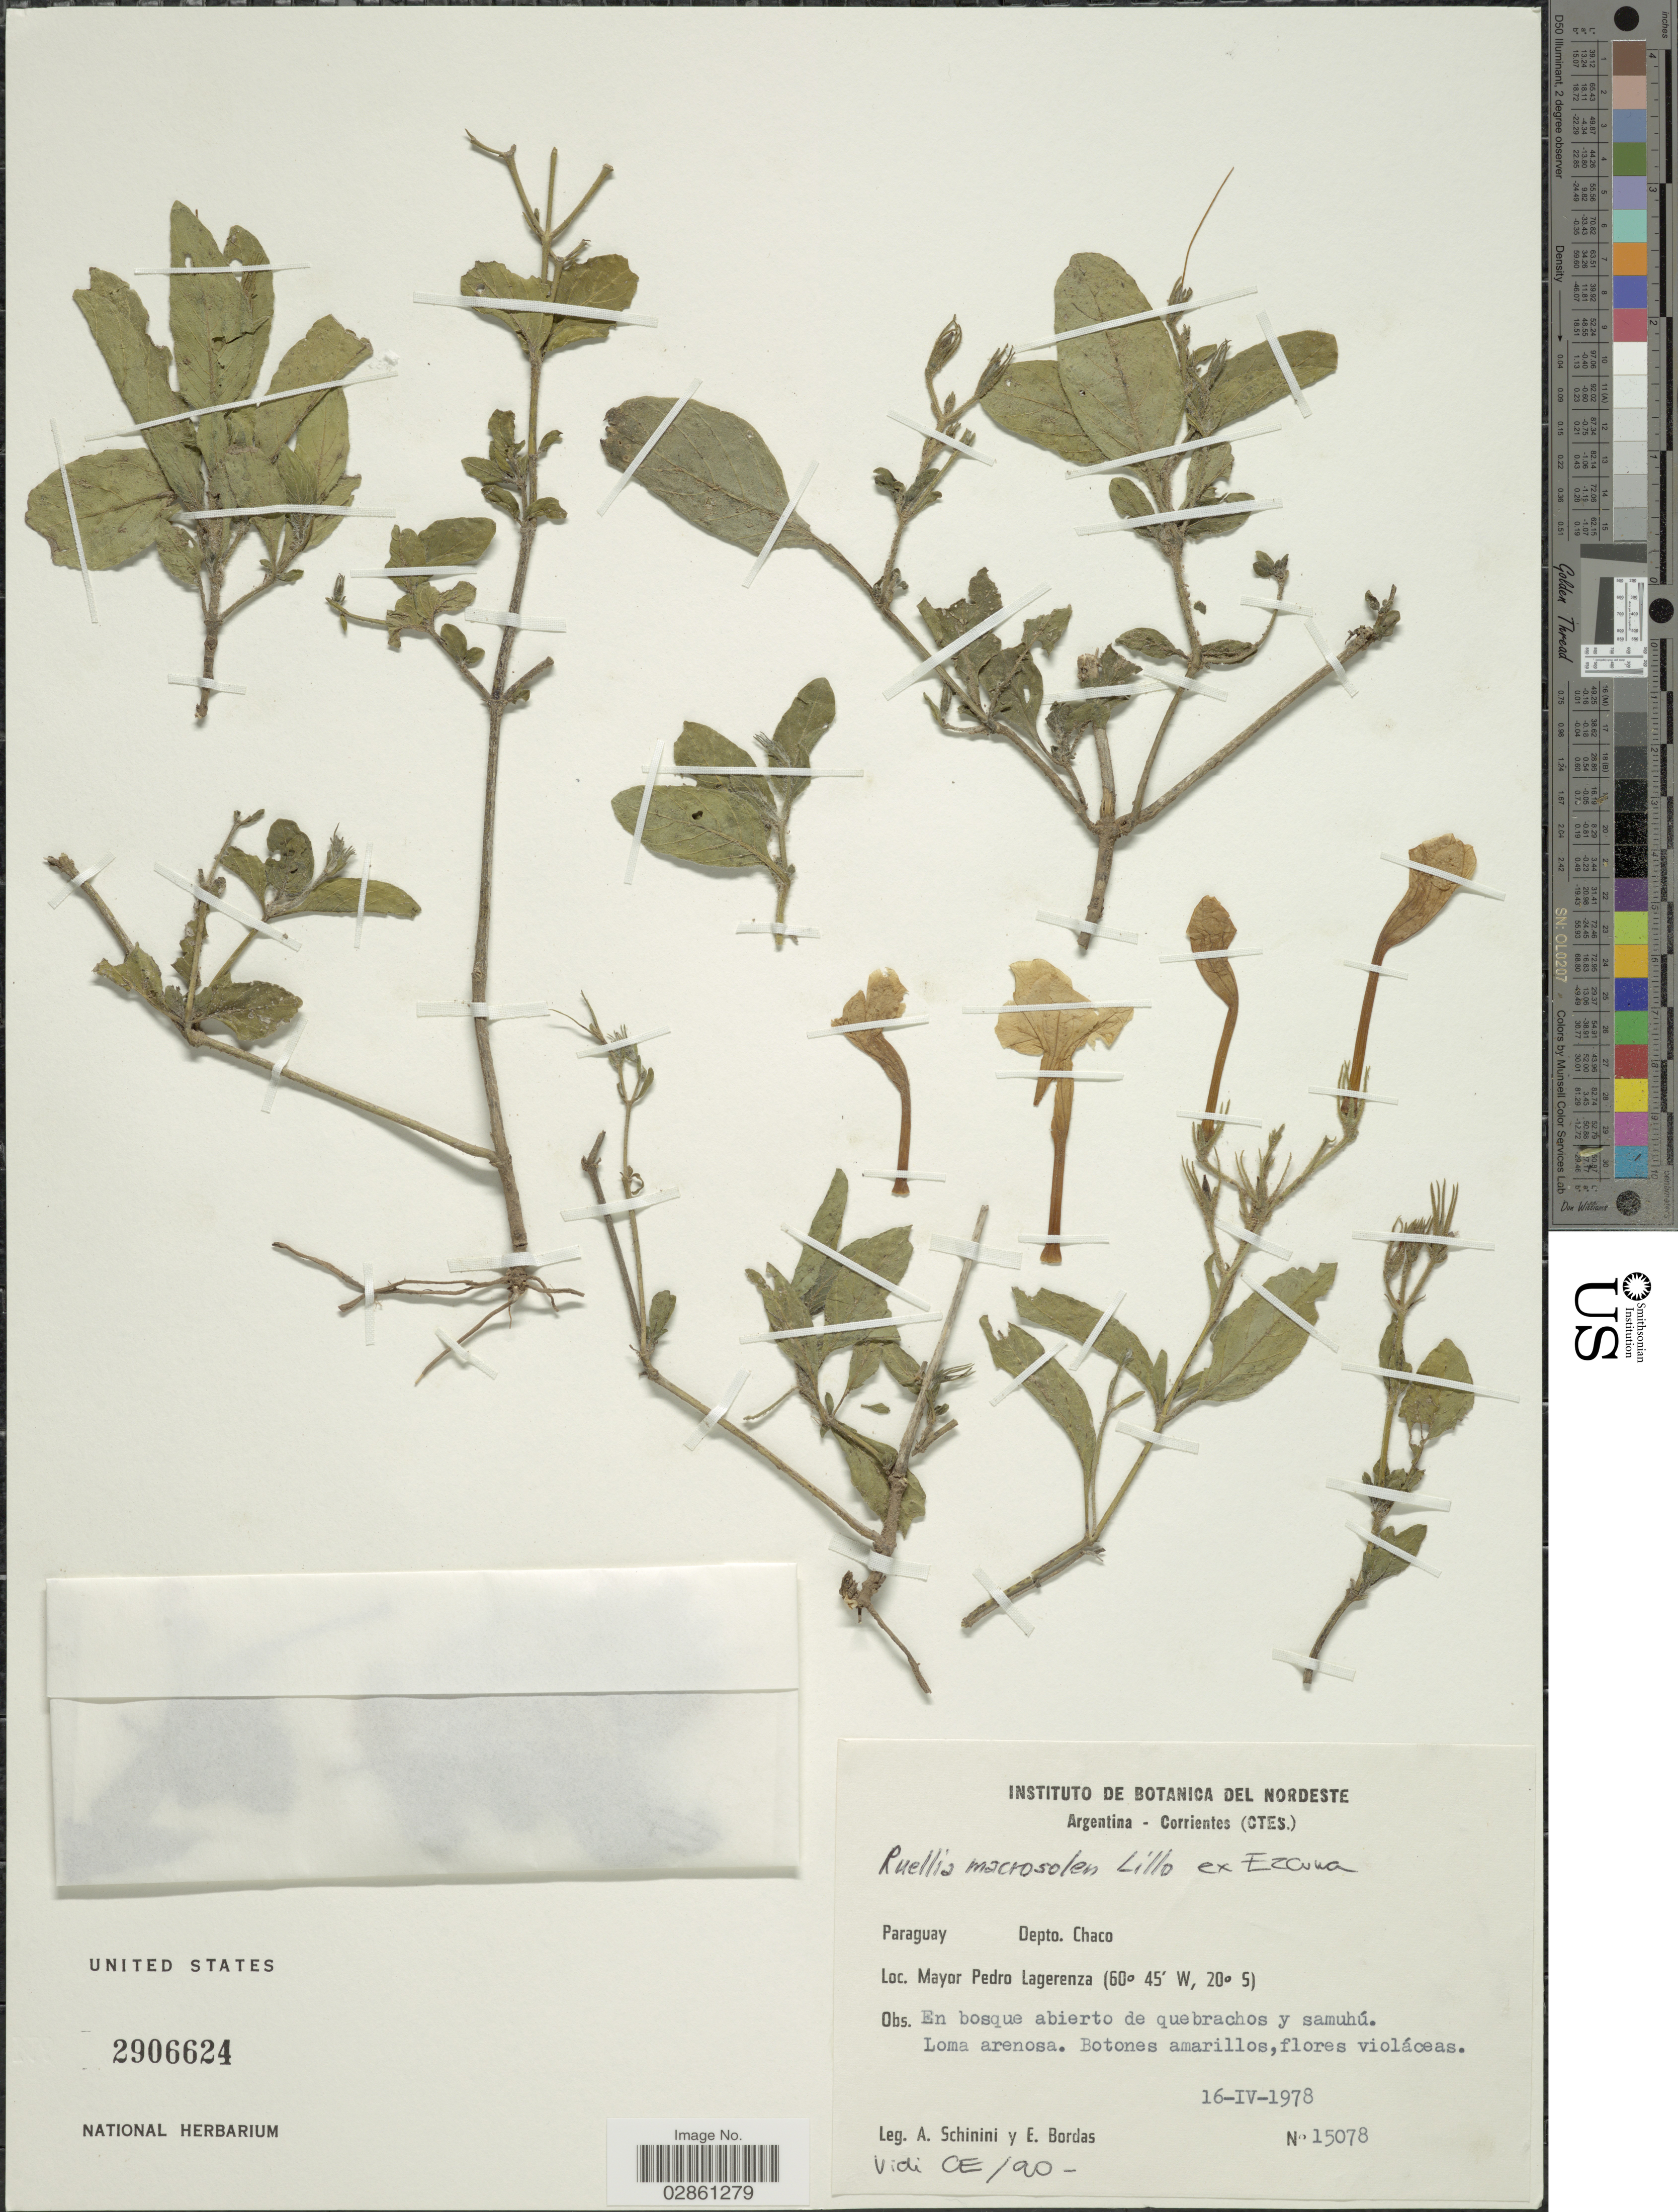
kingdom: Plantae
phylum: Tracheophyta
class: Magnoliopsida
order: Lamiales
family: Acanthaceae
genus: Ruellia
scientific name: Ruellia macrosolen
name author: Lillo ex C. Ezcurra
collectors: A. Schinini & E. Bordas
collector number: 15078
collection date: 1978-04-16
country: Argentina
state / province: Chaco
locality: Depto. Chaco, Mayor Pedro Lagerenza.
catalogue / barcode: US 2906624